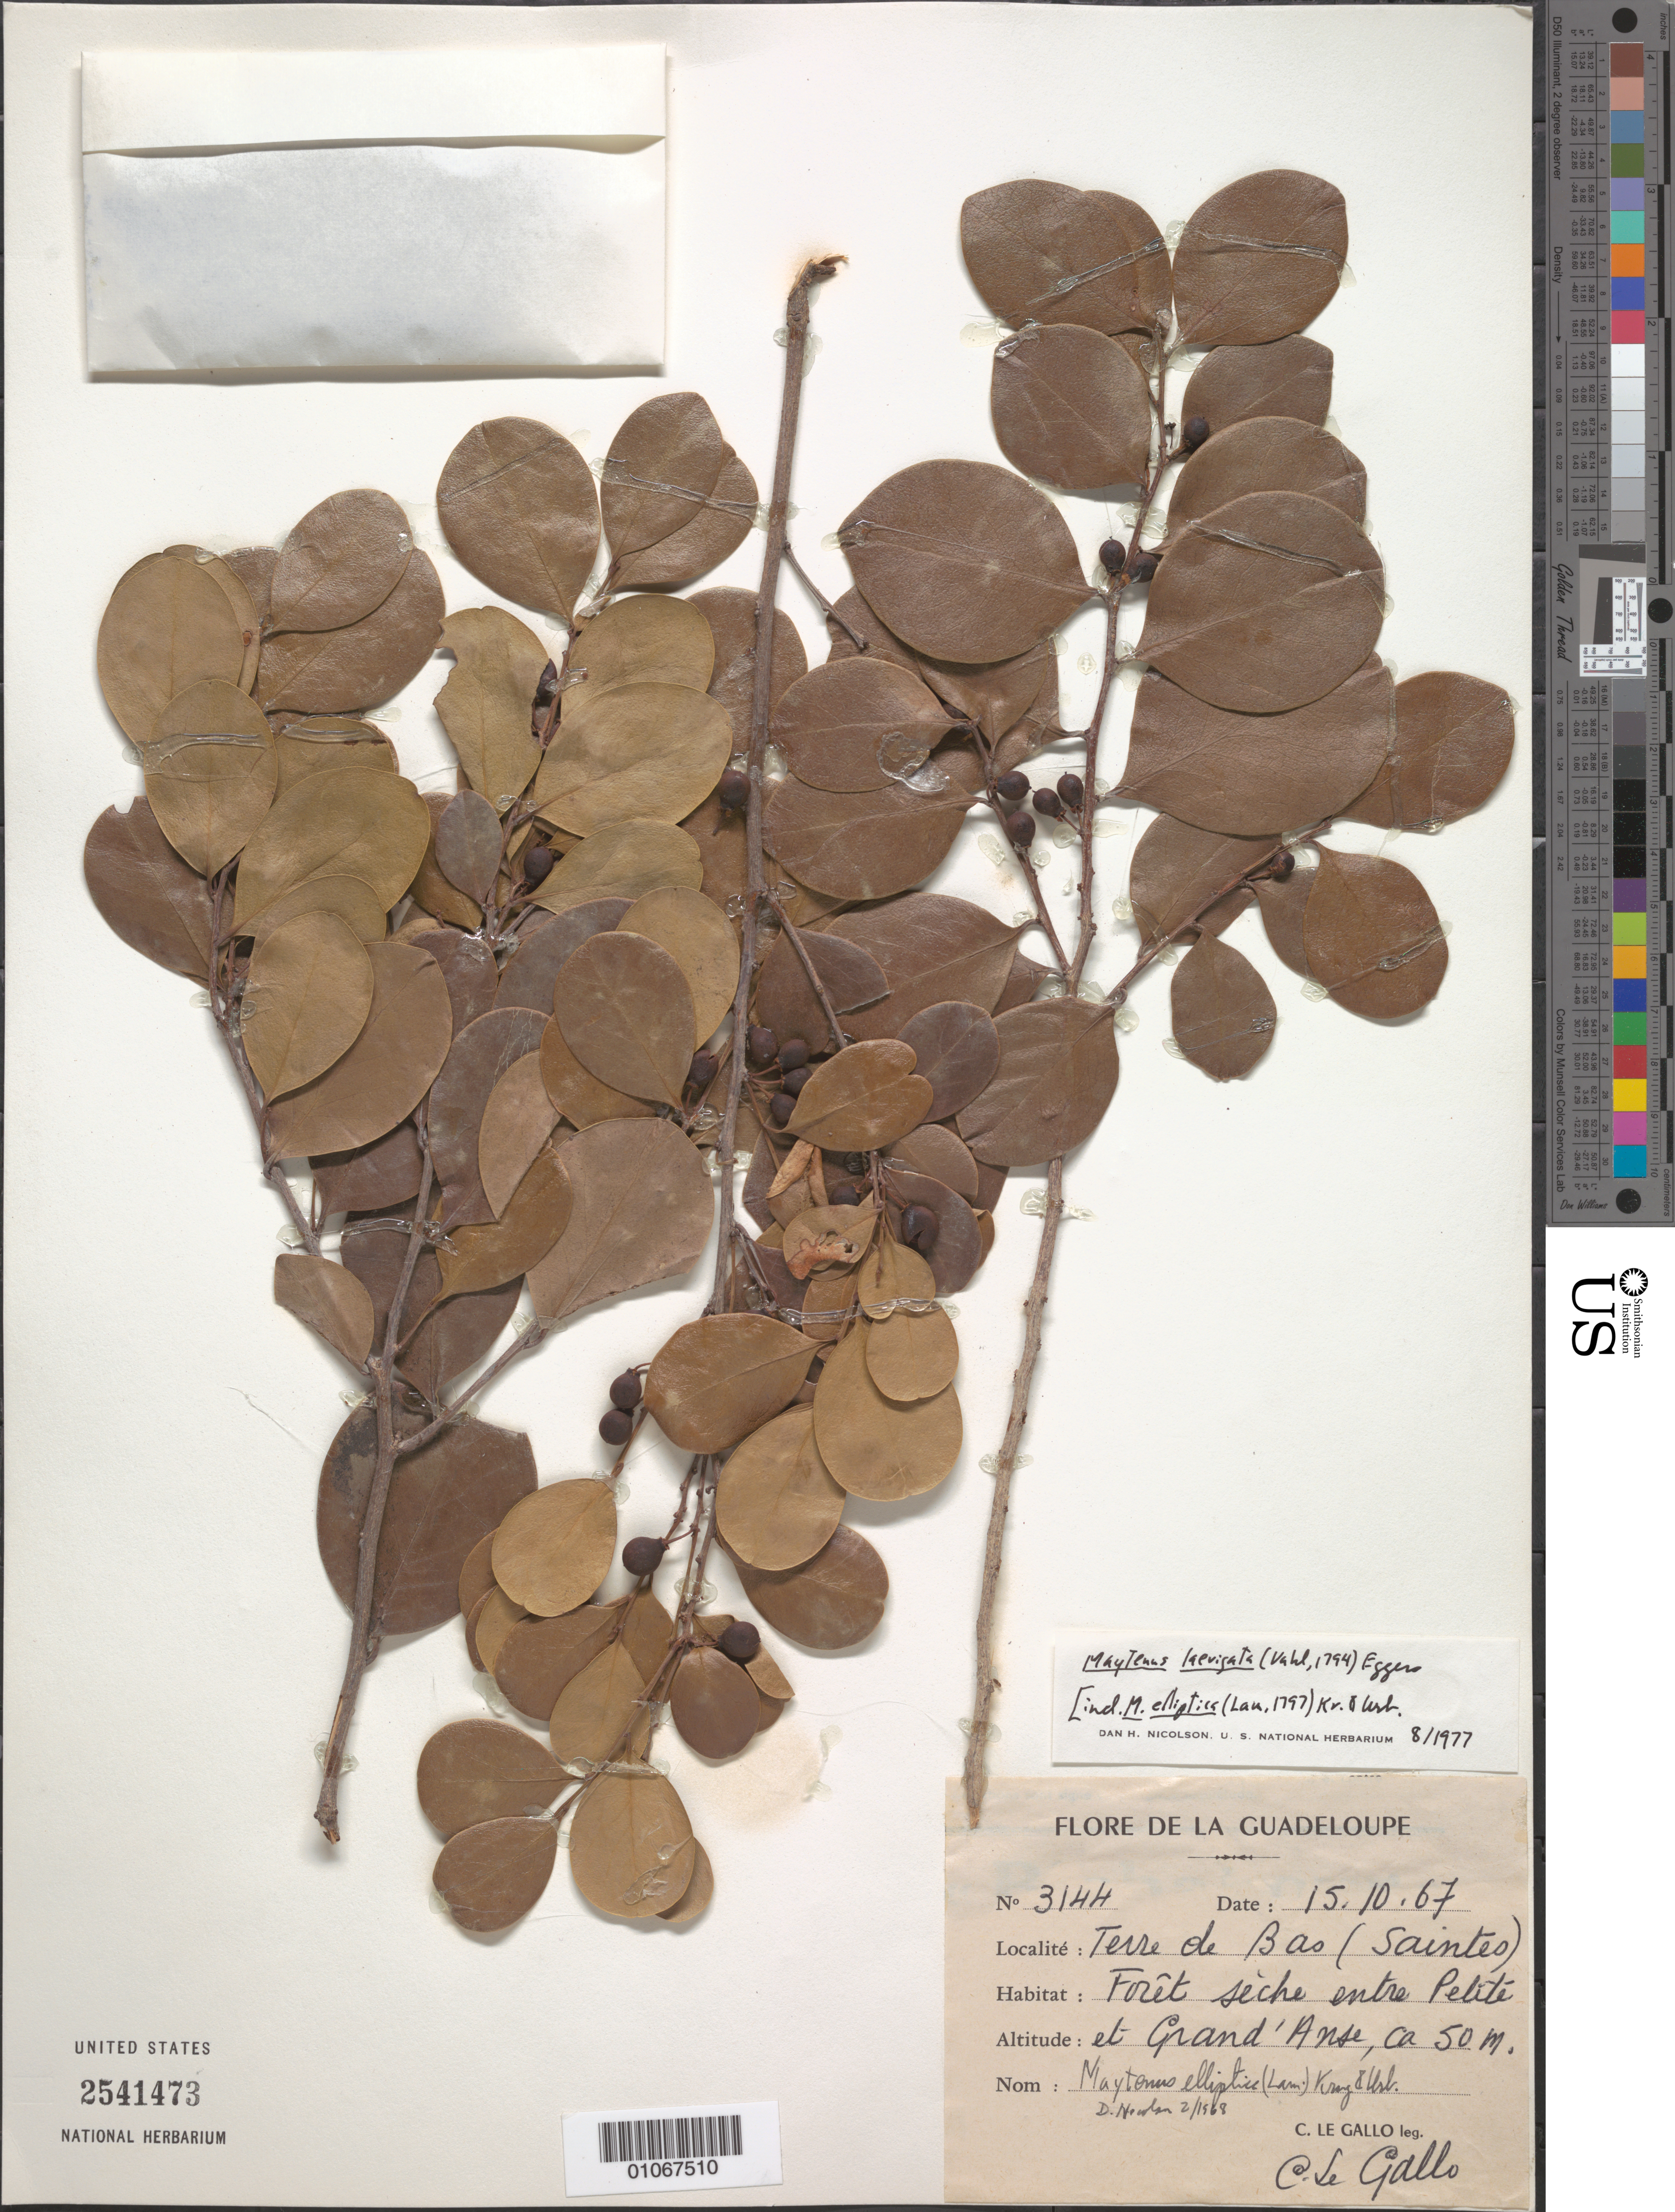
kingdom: Plantae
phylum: Tracheophyta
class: Magnoliopsida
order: Celastrales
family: Celastraceae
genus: Maytenus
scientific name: Maytenus laevigatus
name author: (Vahl) Griseb. ex Eggers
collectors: C. Le Gallo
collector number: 3144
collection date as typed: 15 Oct 1962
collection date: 1962-10-15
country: Guadeloupe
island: Basse Terre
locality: Terre de Bas (Saintes), Foret seche entre pelite et Grand' Anse. ca 50m.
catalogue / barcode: US 2541473